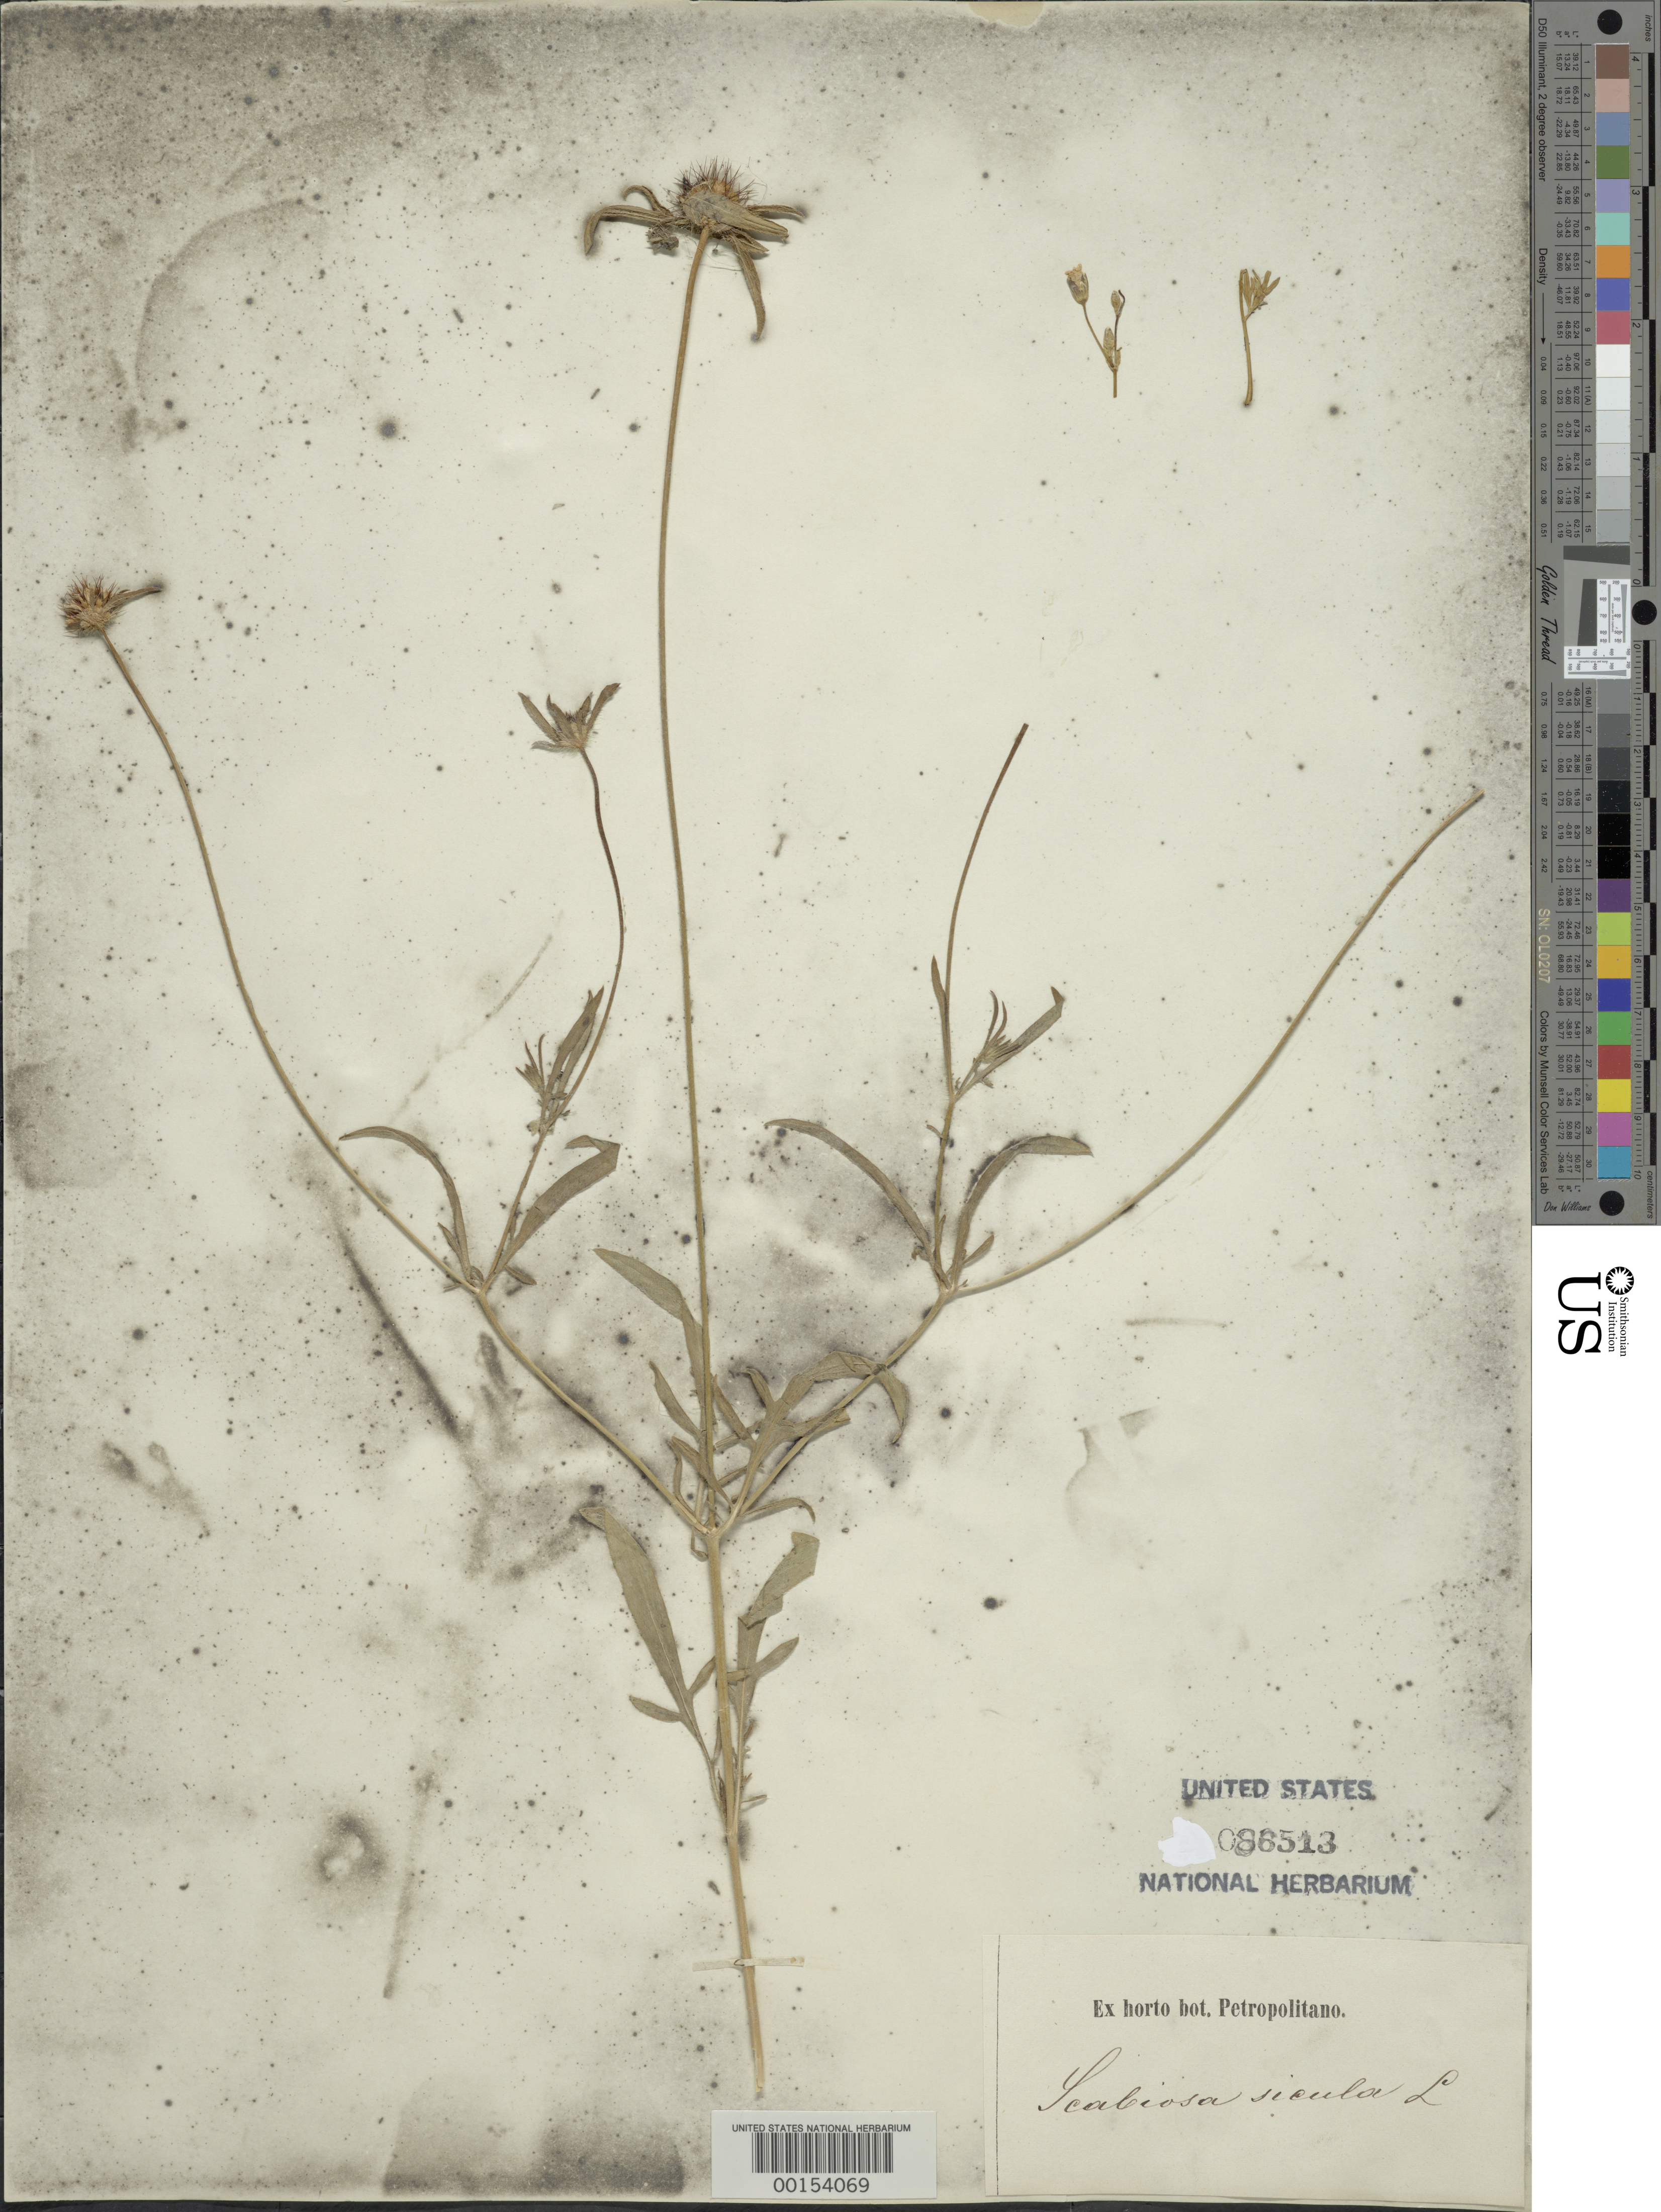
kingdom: Plantae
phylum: Tracheophyta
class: Magnoliopsida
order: Dipsacales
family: Caprifoliaceae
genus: Scabiosa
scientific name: Scabiosa sicula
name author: L.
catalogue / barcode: US 86513